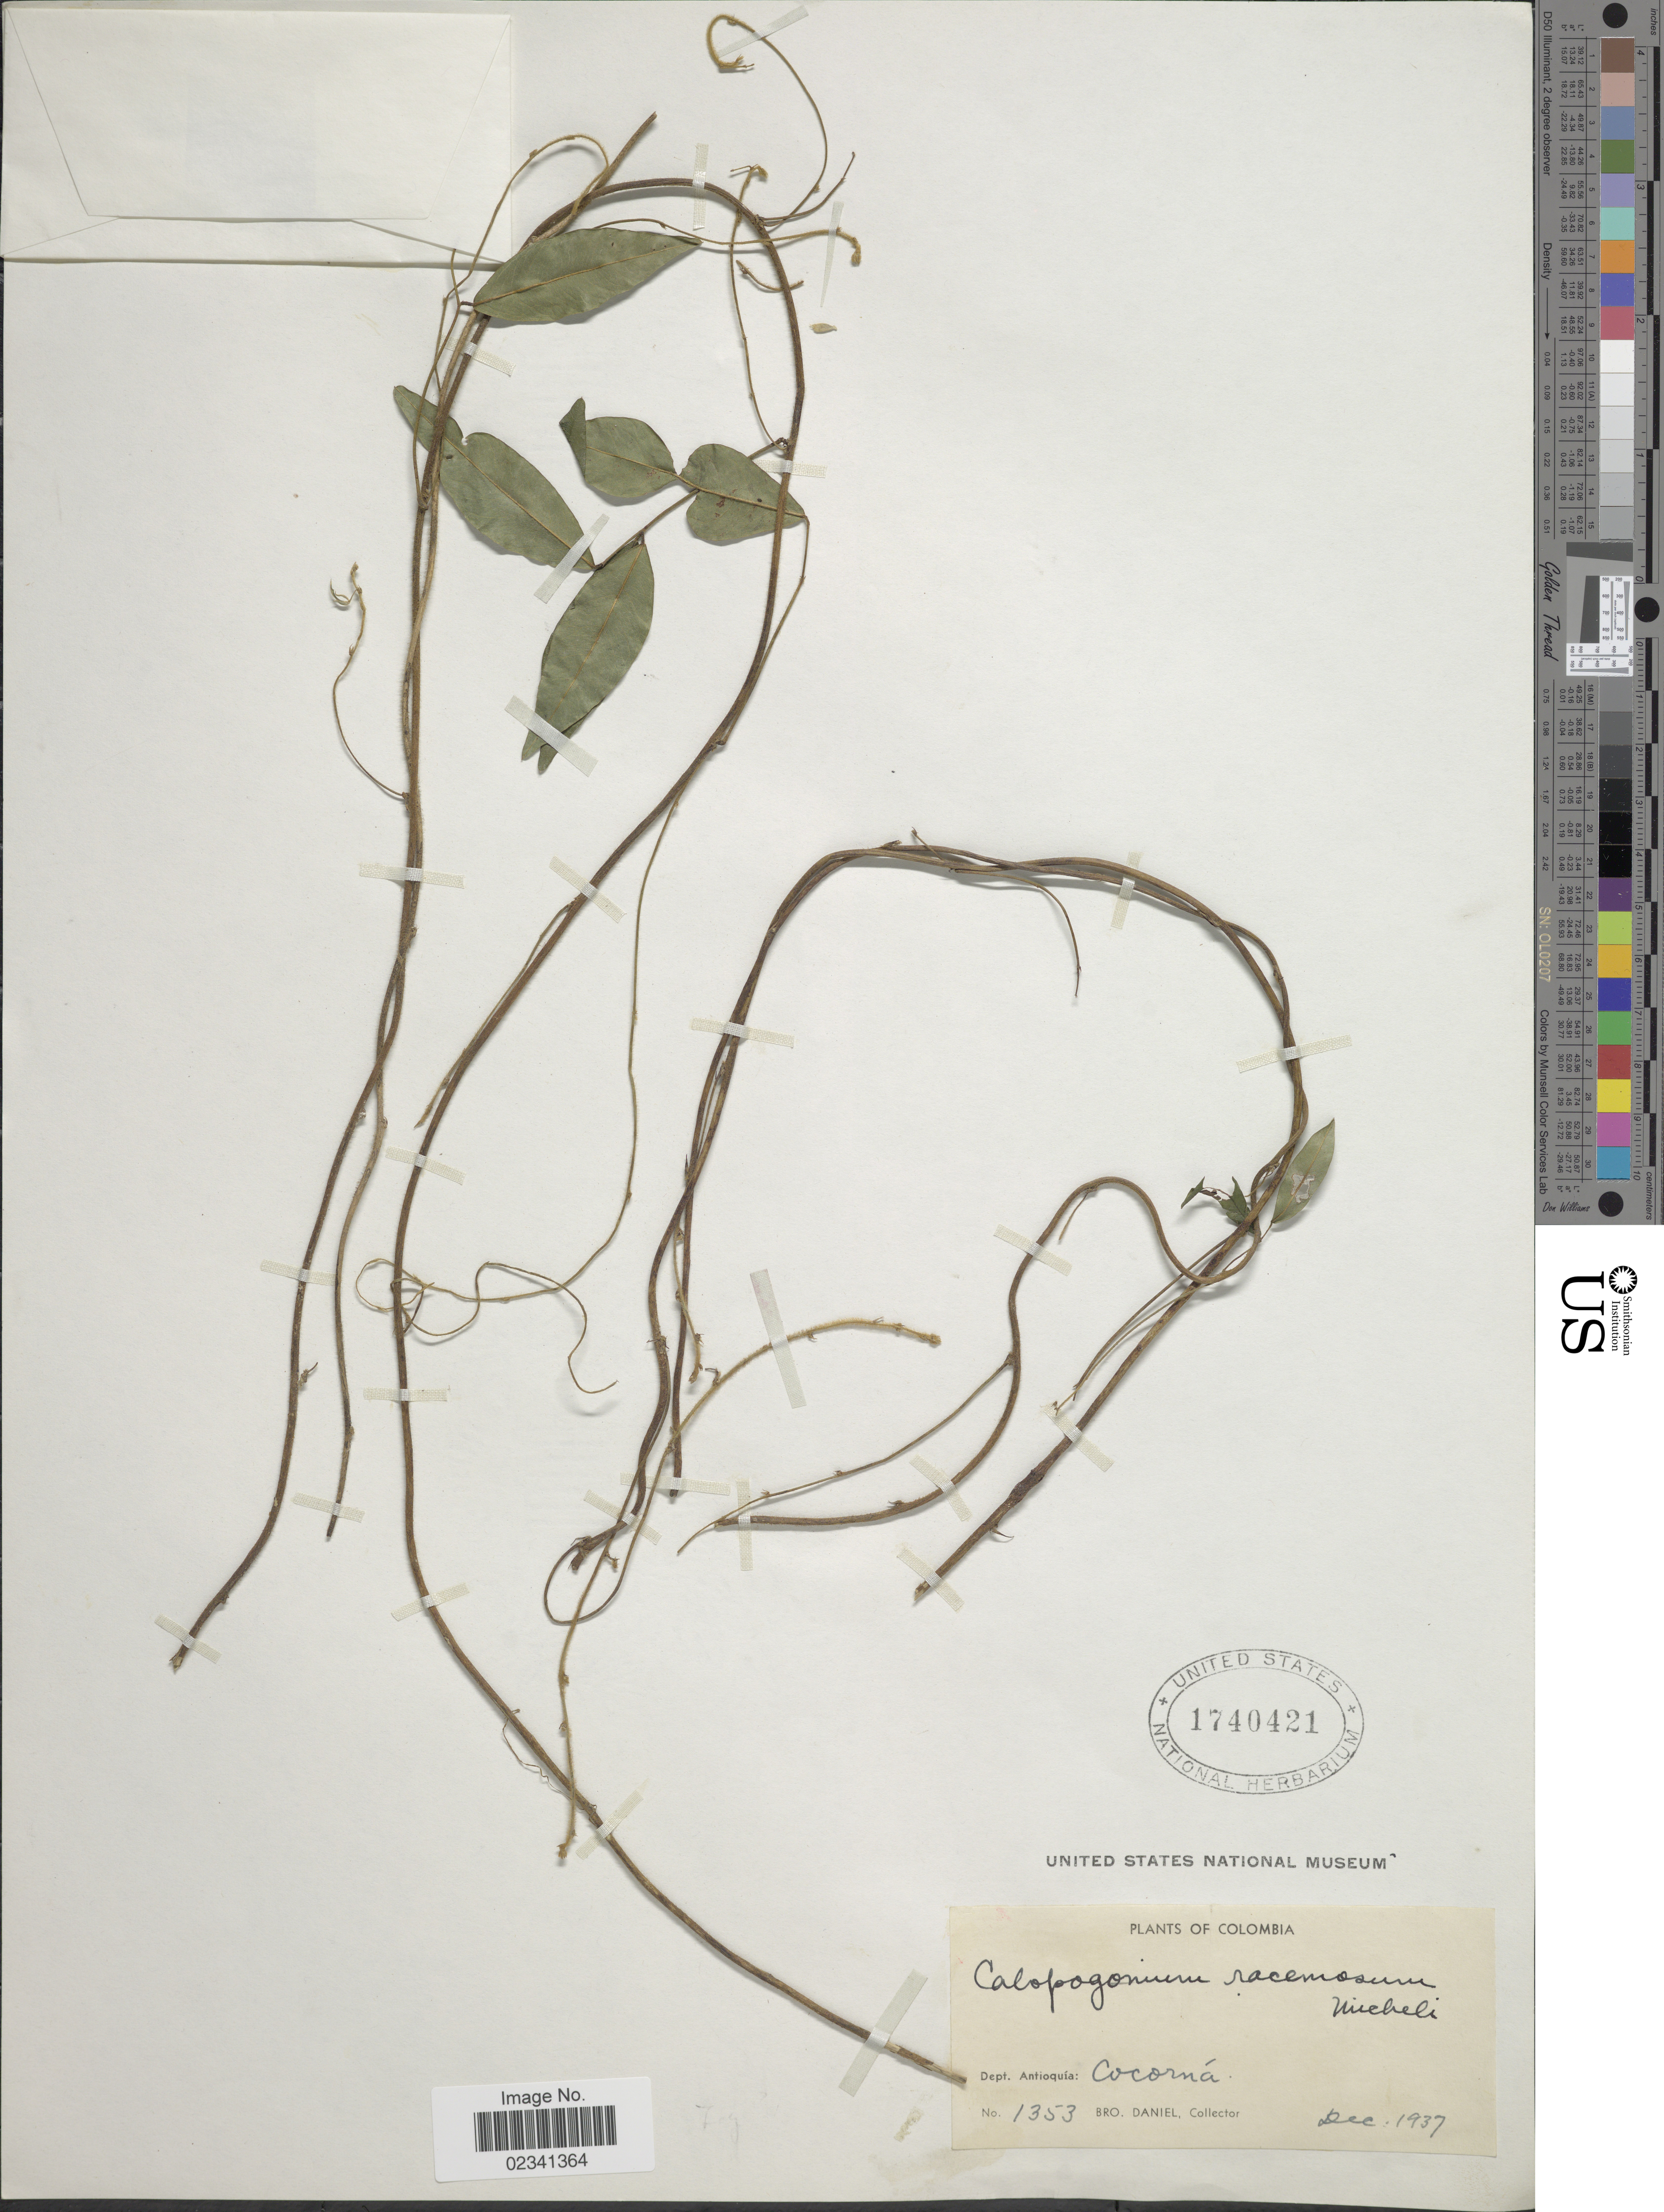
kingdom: Plantae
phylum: Tracheophyta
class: Magnoliopsida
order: Fabales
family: Fabaceae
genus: Calopogonium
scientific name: Calopogonium racemosum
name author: Micheli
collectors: Bro. Daniel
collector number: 1353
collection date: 1937-12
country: Colombia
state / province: Antioquia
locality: Cocorna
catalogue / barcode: US 1740421